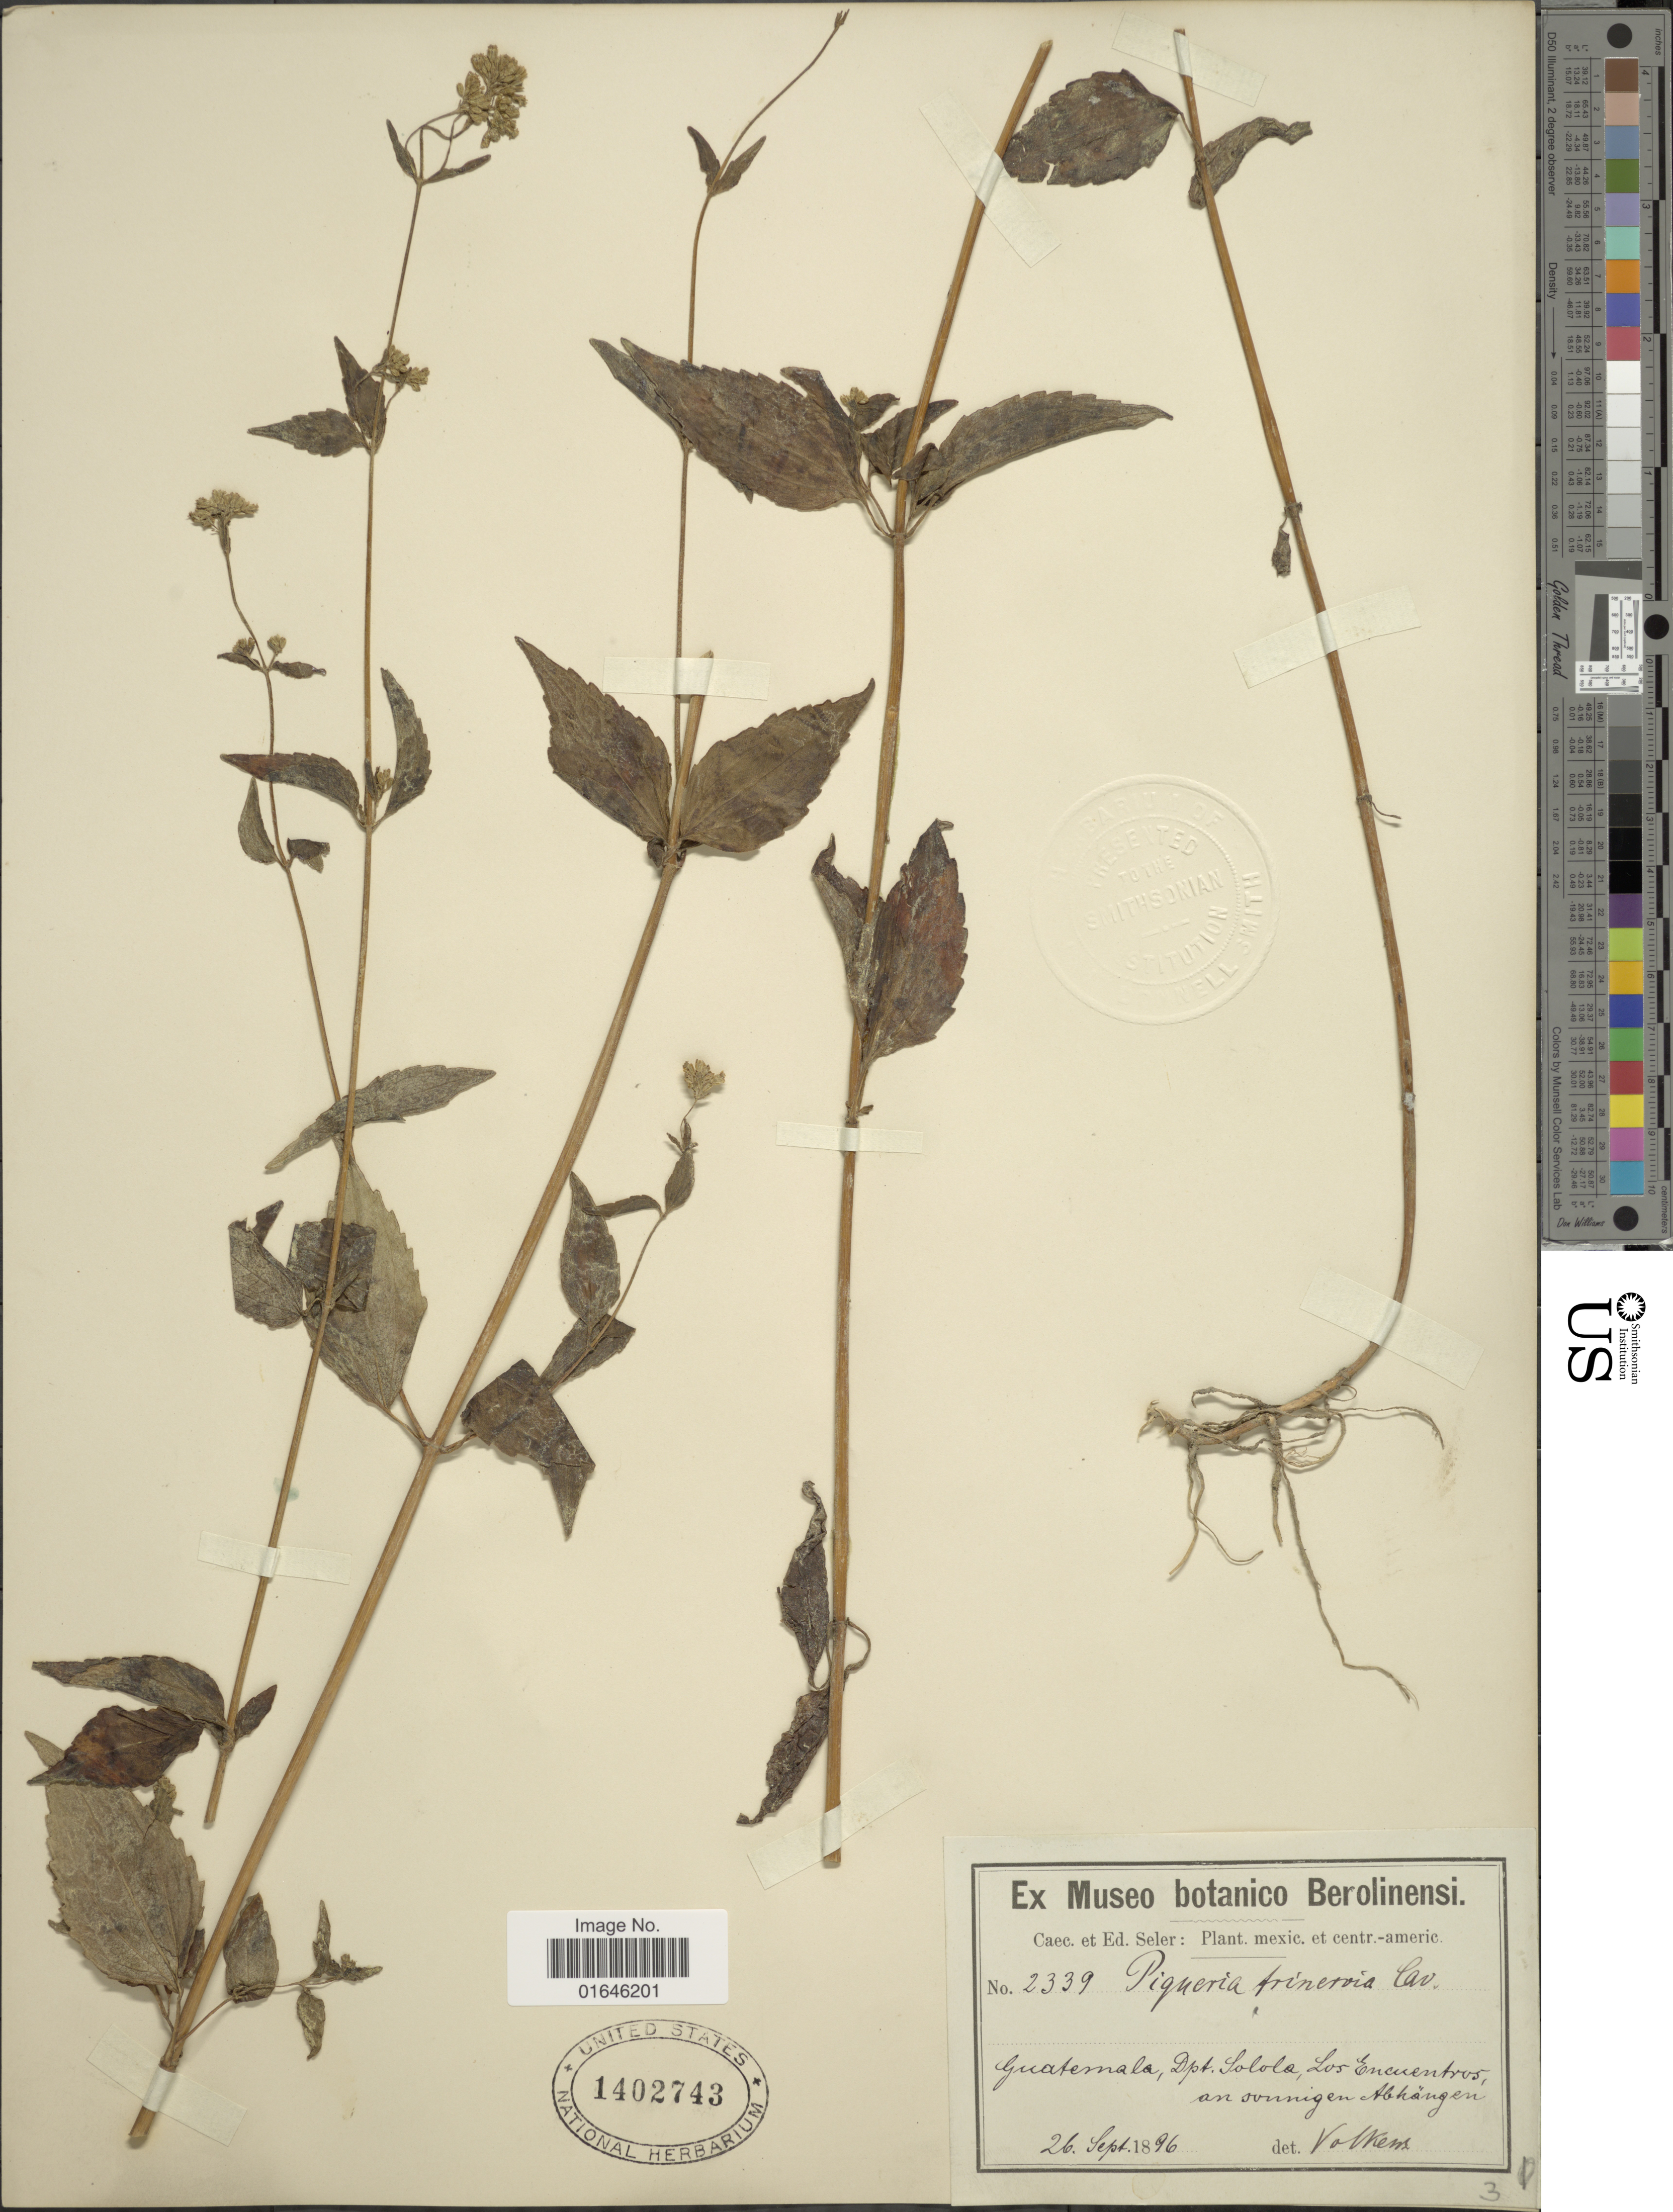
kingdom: Plantae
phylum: Tracheophyta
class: Magnoliopsida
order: Asterales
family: Asteraceae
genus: Piqueria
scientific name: Piqueria trinervia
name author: Cav.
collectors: C. Seler & E. F. Geiseler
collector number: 2339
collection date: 1896-09-29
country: Guatemala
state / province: Sololá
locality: Guatemala, Dept. Solola, Los Encuentros an sonnigen abhängen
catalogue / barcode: US 1402743